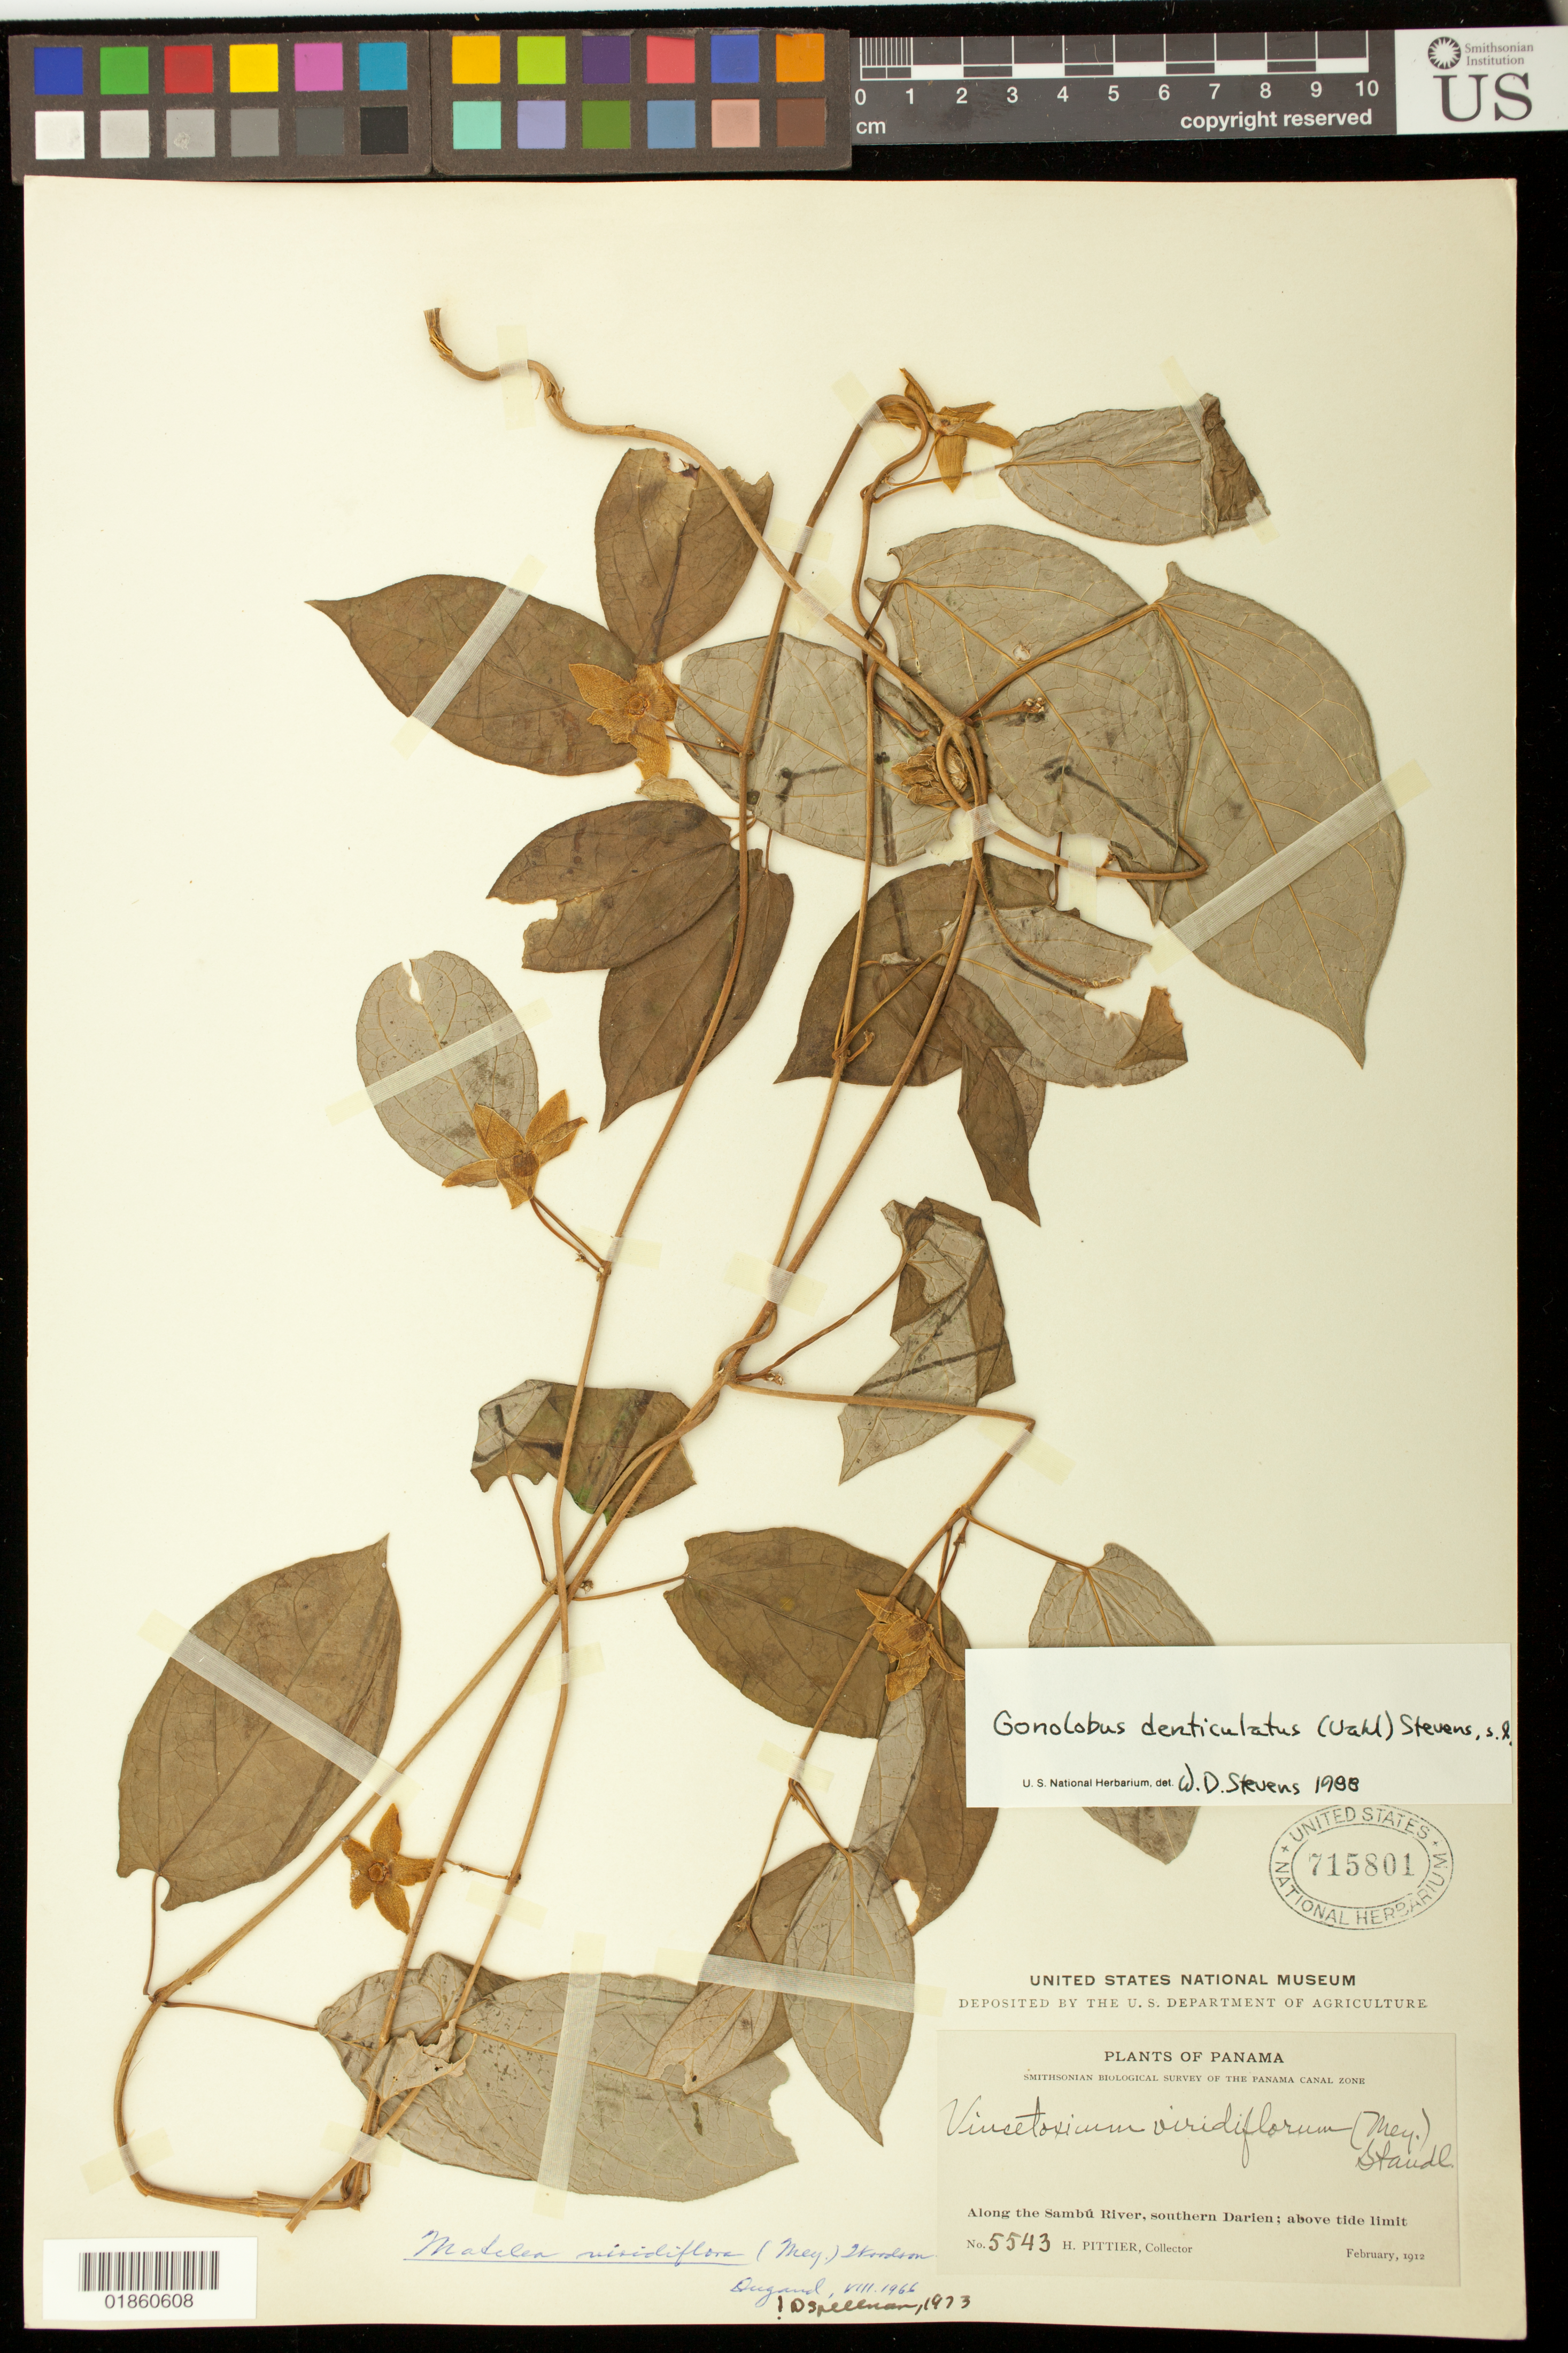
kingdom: Plantae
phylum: Tracheophyta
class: Magnoliopsida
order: Gentianales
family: Apocynaceae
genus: Gonolobus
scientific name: Gonolobus denticulatus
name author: (Vahl) W.D. Stevens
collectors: H. F. Pittier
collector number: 5543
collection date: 1912-02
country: Panama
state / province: Darién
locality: Along the Sambu River, southern Darien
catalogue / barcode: US 715801